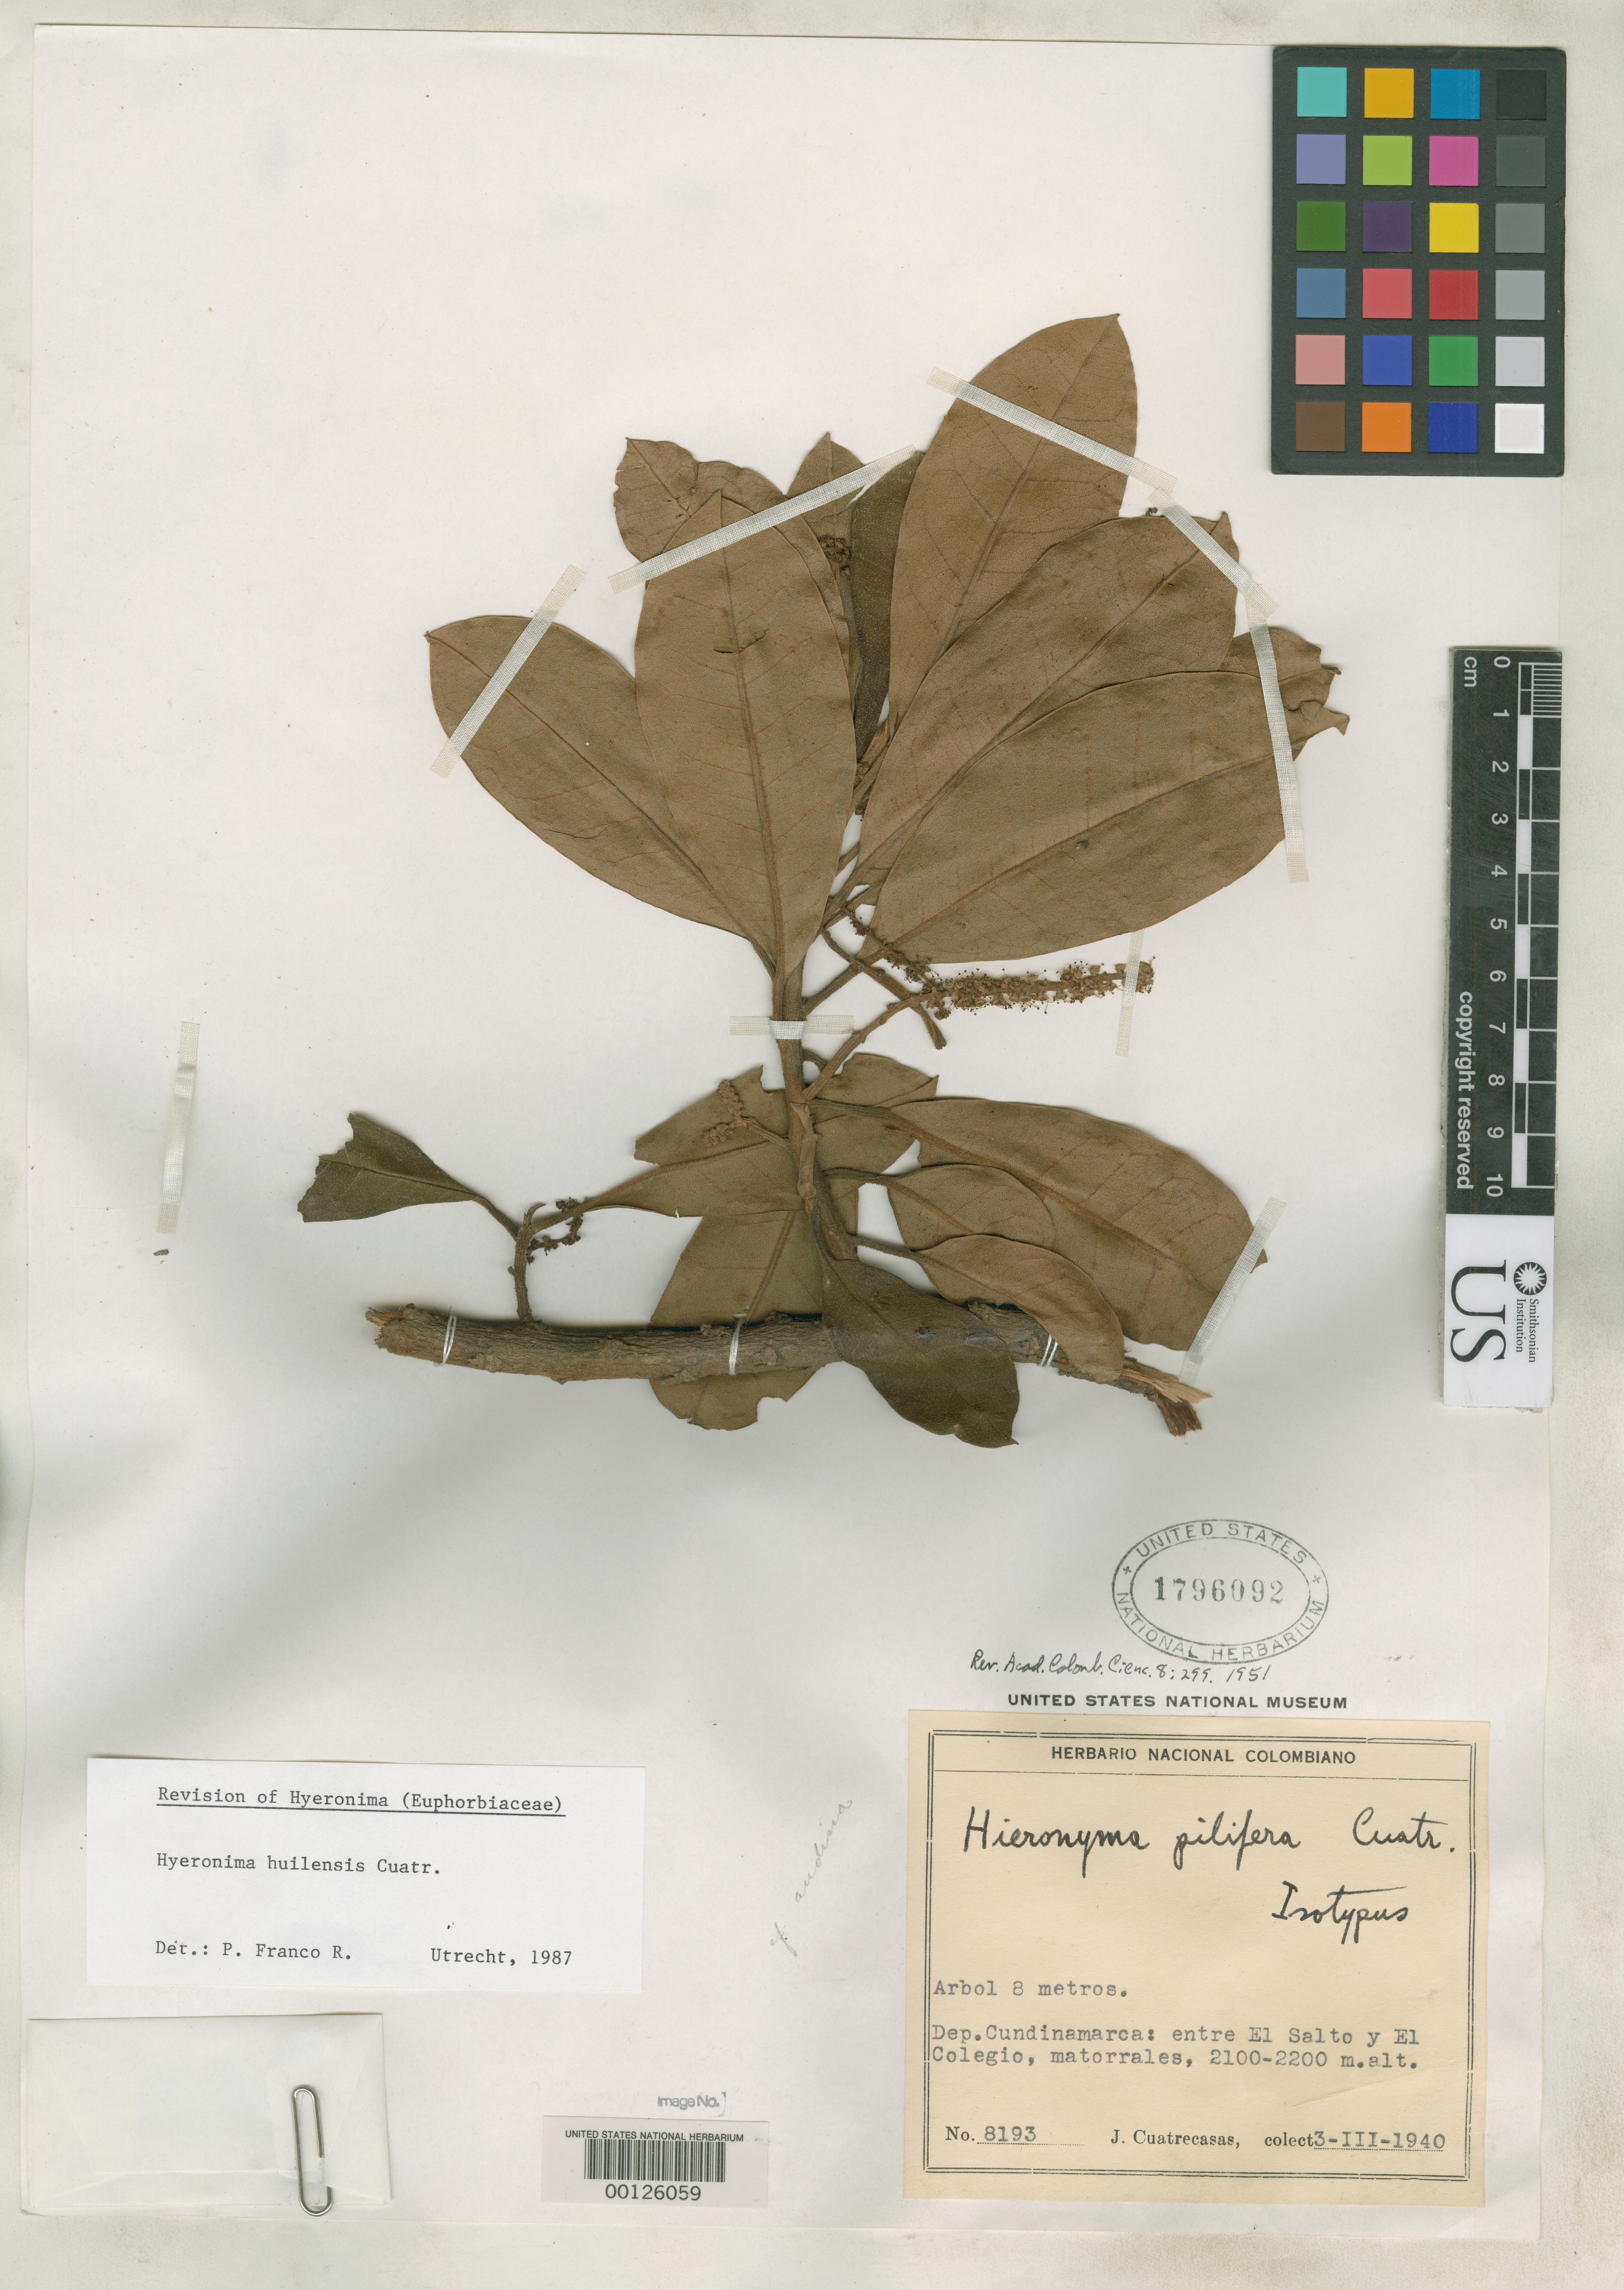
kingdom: Plantae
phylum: Tracheophyta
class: Magnoliopsida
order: Malpighiales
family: Phyllanthaceae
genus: Hyeronima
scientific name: Hyeronima pilifera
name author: Cuatrec.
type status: Isotype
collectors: J. Cuatrecasas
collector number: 8193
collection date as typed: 03 Mar 1940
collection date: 1940-03-03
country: Colombia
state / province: Cundinamarca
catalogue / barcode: US 1796092